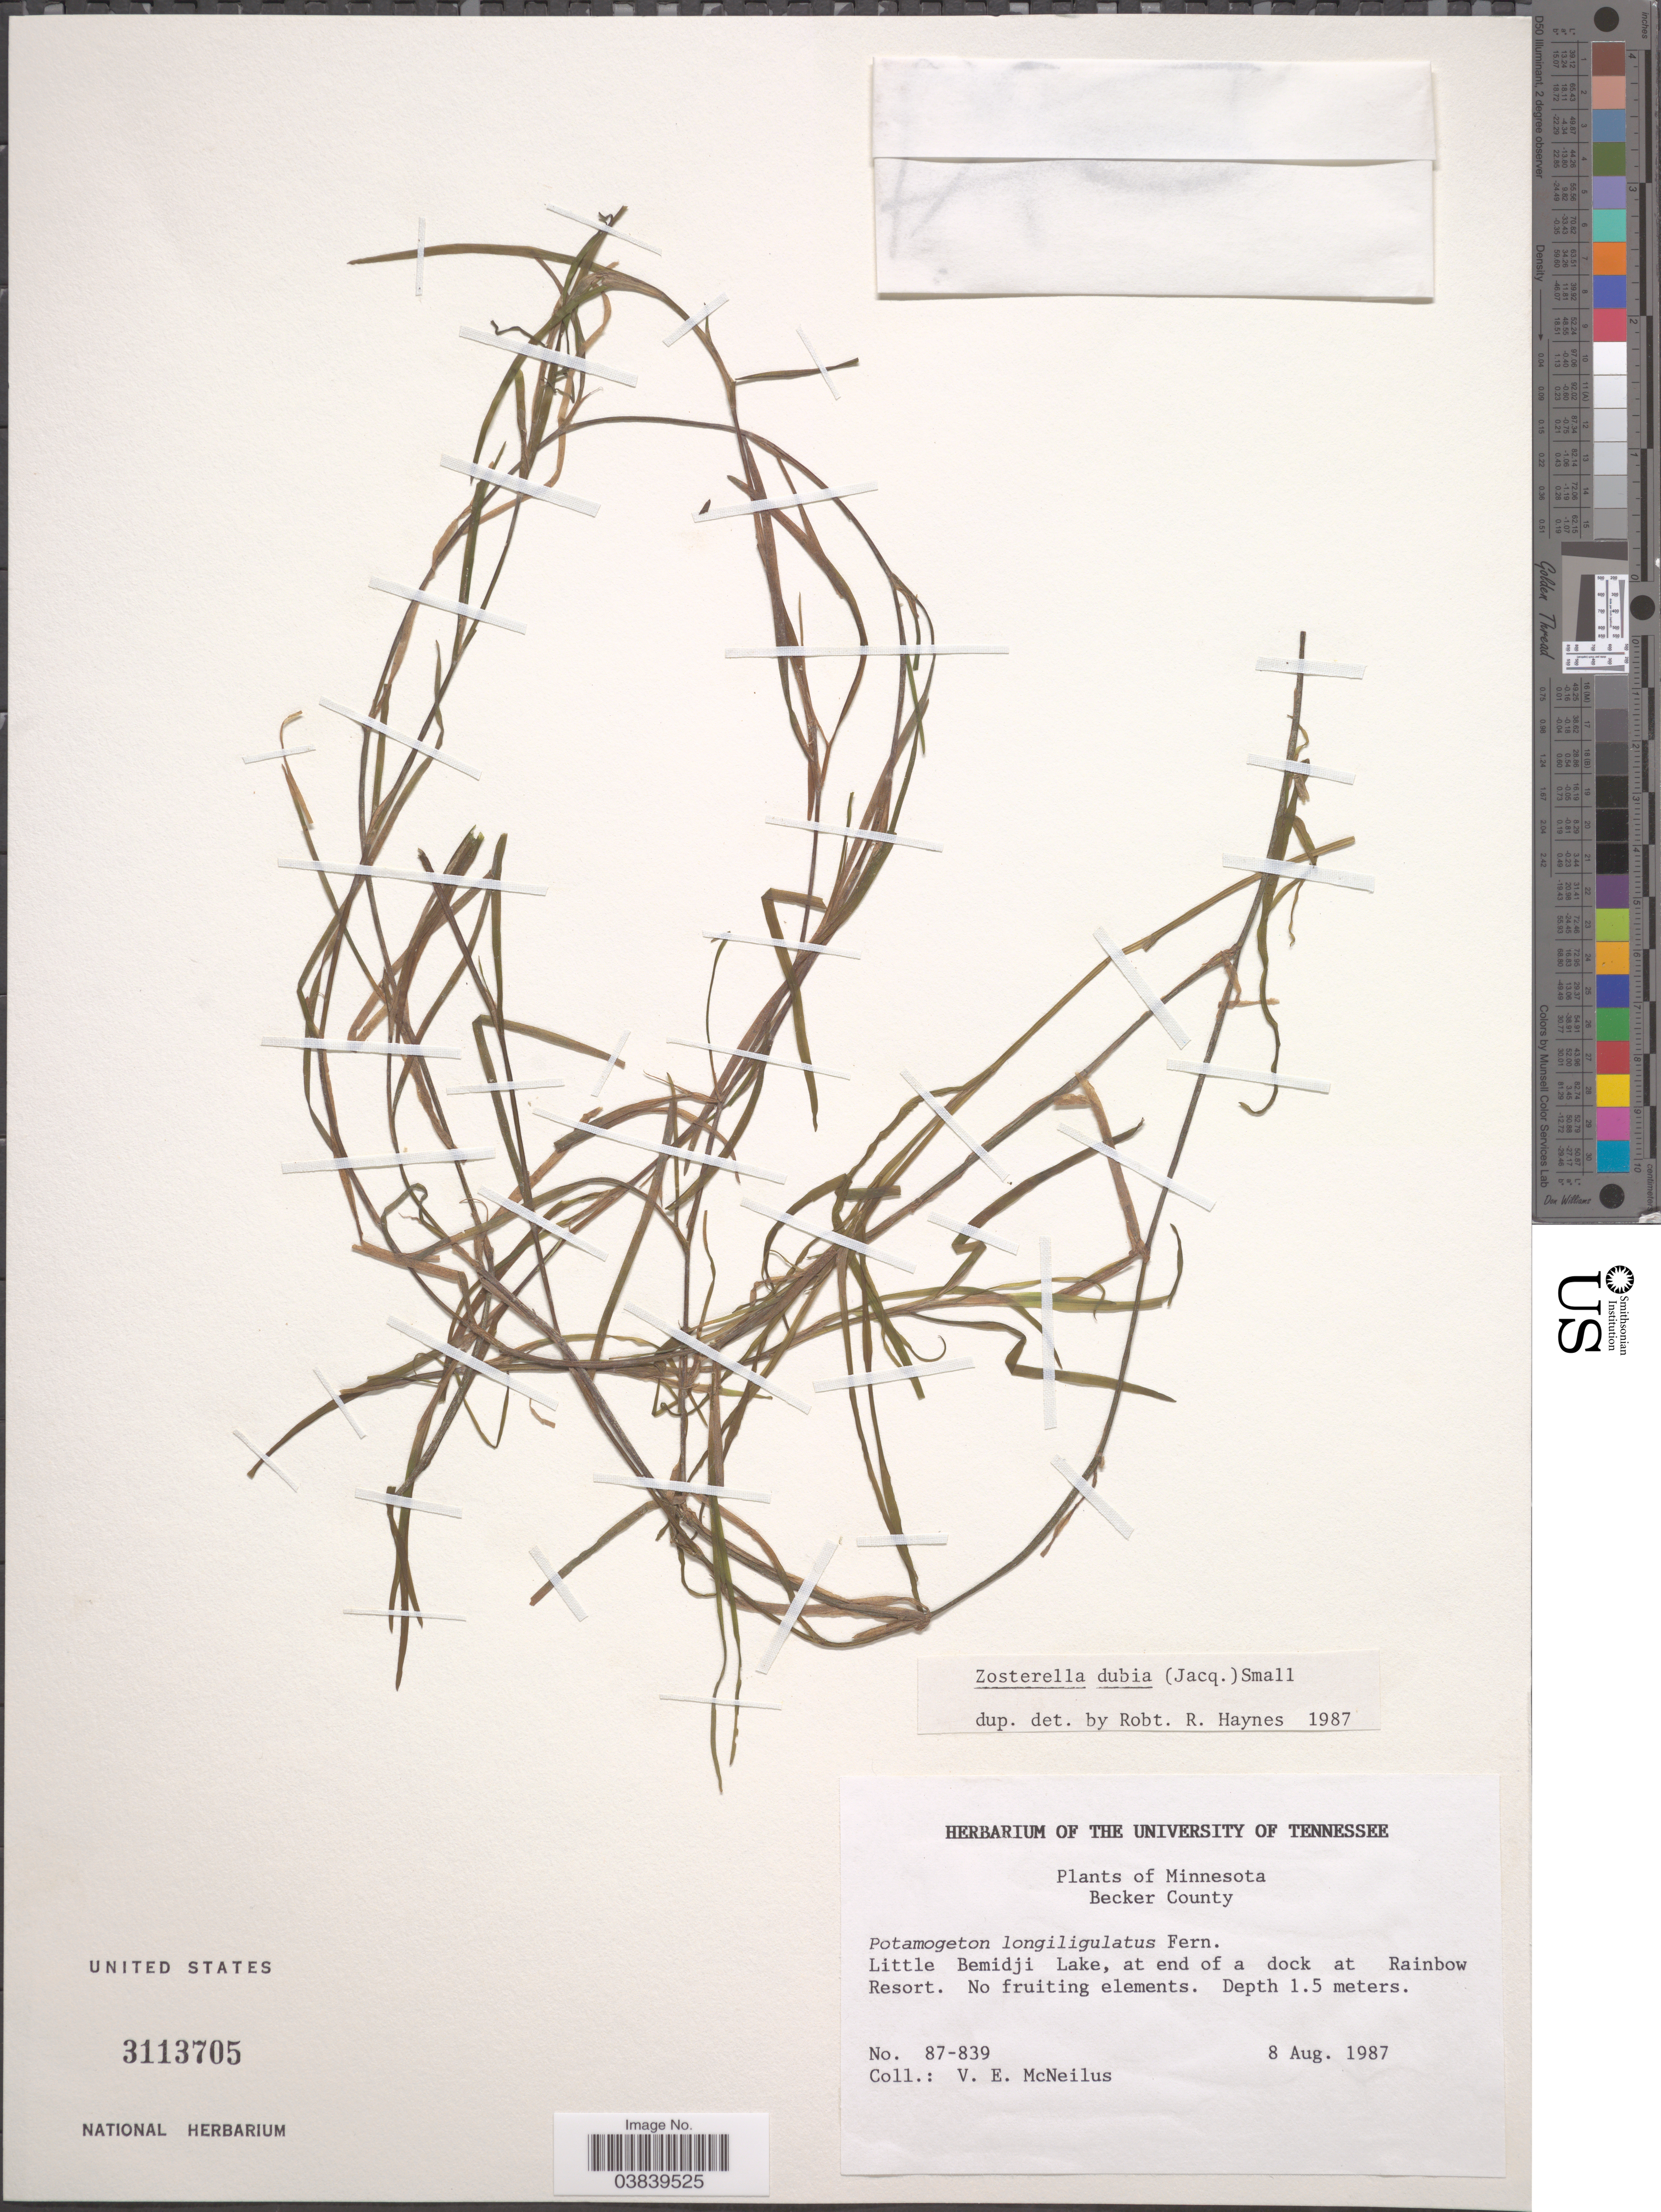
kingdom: Plantae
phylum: Tracheophyta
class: Liliopsida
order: Commelinales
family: Pontederiaceae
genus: Heteranthera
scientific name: Heteranthera dubia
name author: (Jacq.) MacMill.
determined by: Strong, Mark T., (BOT), Smithsonian Institution - National Museum of Natural History (UNITED STATES)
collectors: V. Mcneilus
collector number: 87-839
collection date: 1987-08-08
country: United States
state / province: Minnesota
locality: Becker County. Little Bemidji Lake, at end of a dock at Rainbow Resort.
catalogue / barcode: US 3113705